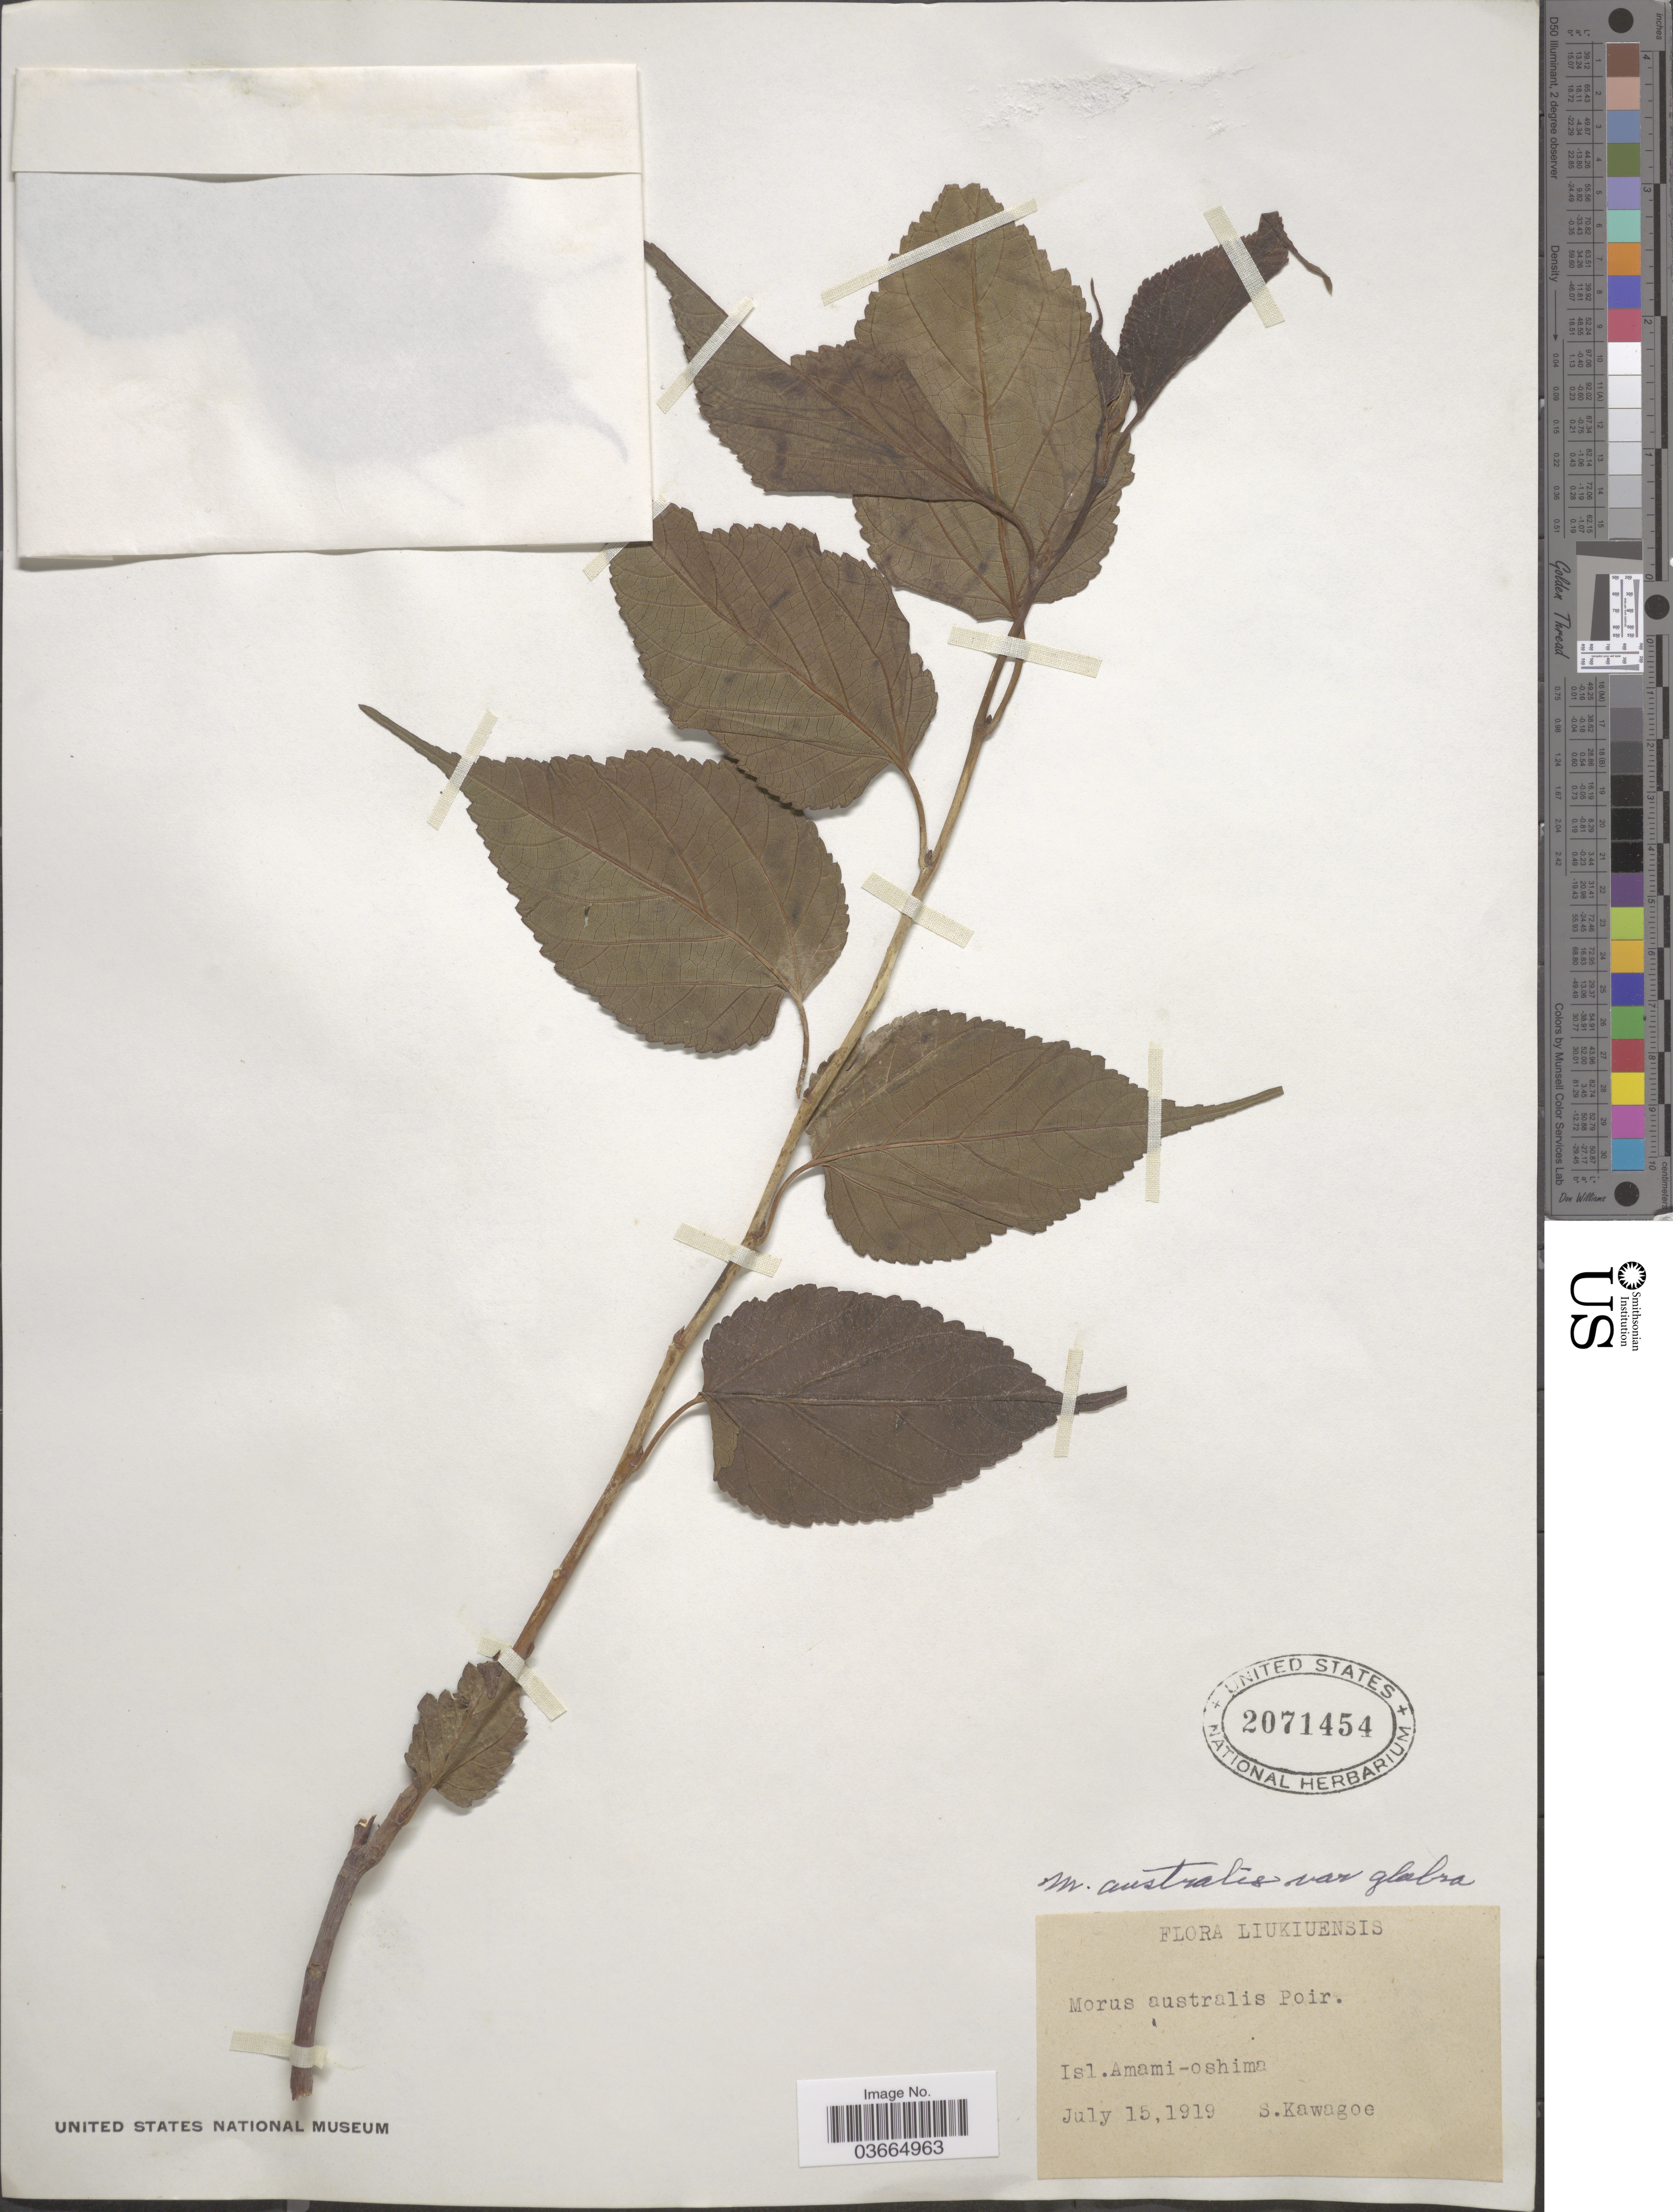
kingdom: Plantae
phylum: Tracheophyta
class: Magnoliopsida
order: Rosales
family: Moraceae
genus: Morus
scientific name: Morus australis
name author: Poir.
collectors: S. Kawagoe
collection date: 1919-07-15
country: Japan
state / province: Okinawa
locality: Liukiuensis. Isl. Amami-oshima.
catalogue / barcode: US 2071454